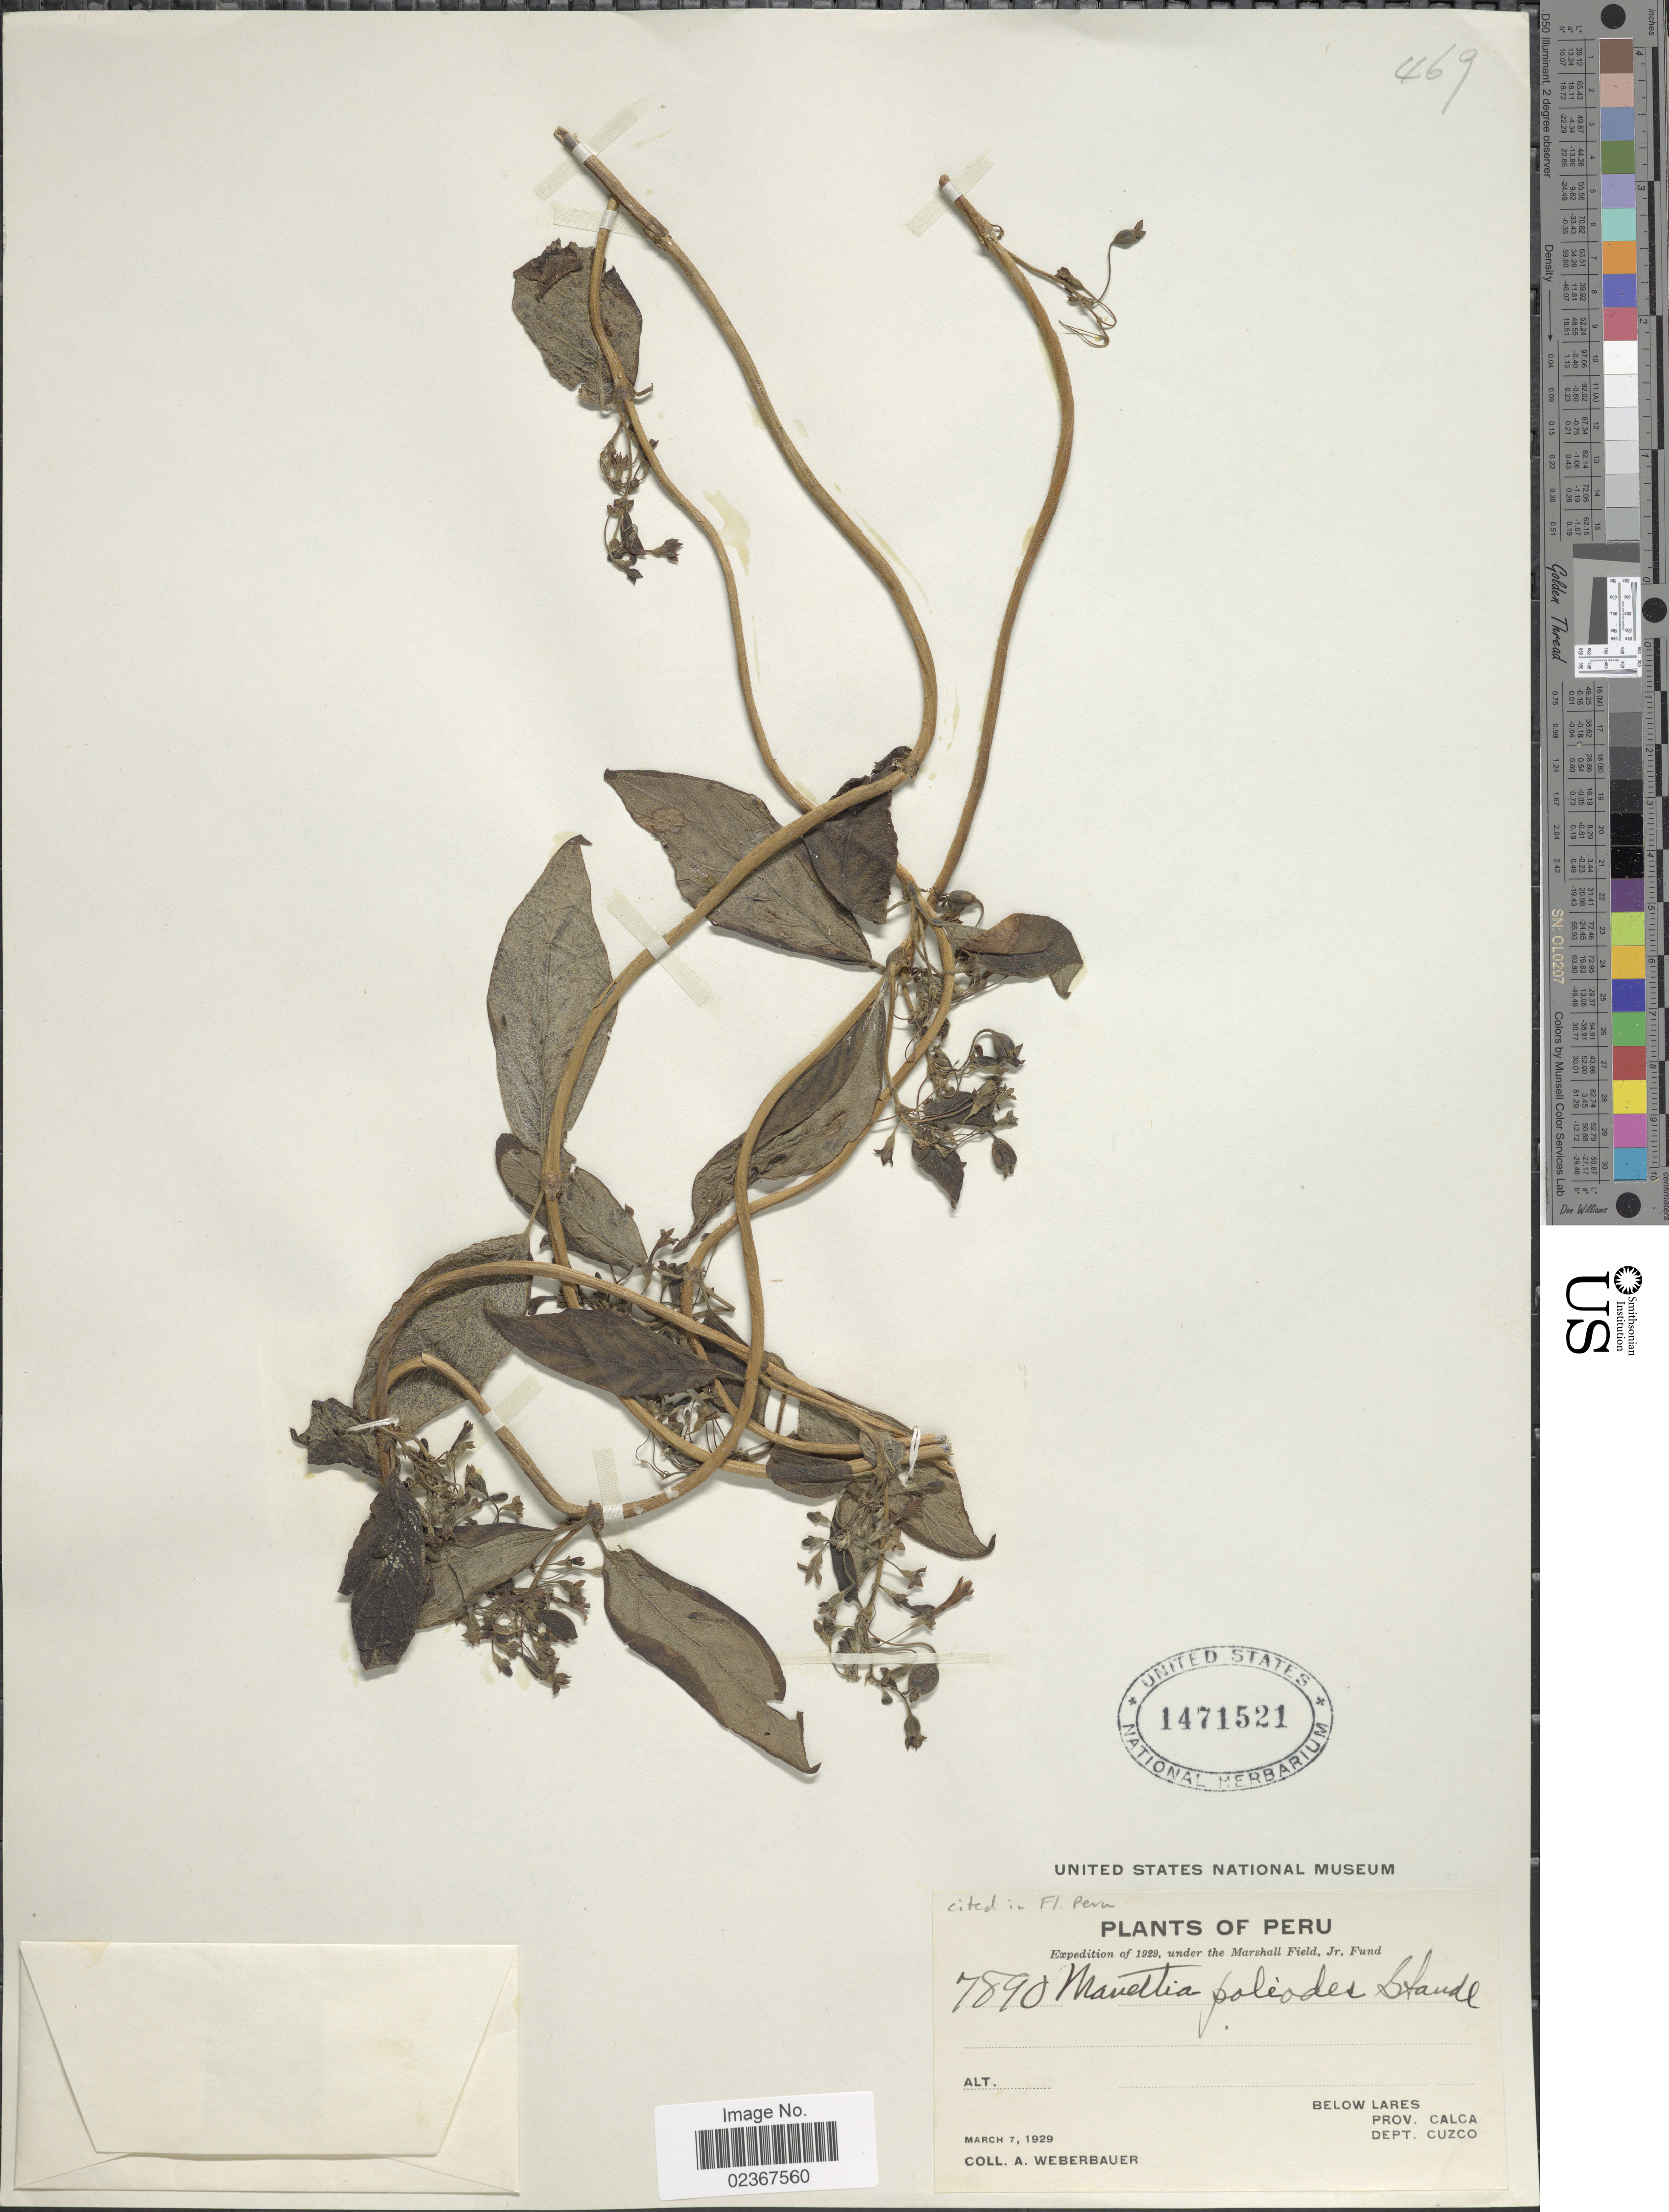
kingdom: Plantae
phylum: Tracheophyta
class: Magnoliopsida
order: Gentianales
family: Rubiaceae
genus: Manettia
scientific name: Manettia poliodes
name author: Standl.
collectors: A. Weberbauer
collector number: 7890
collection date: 1929-03-07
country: Peru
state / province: Cusco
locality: Below Lares, Prov. Calca, Dept. Cuzco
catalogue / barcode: US 1471521